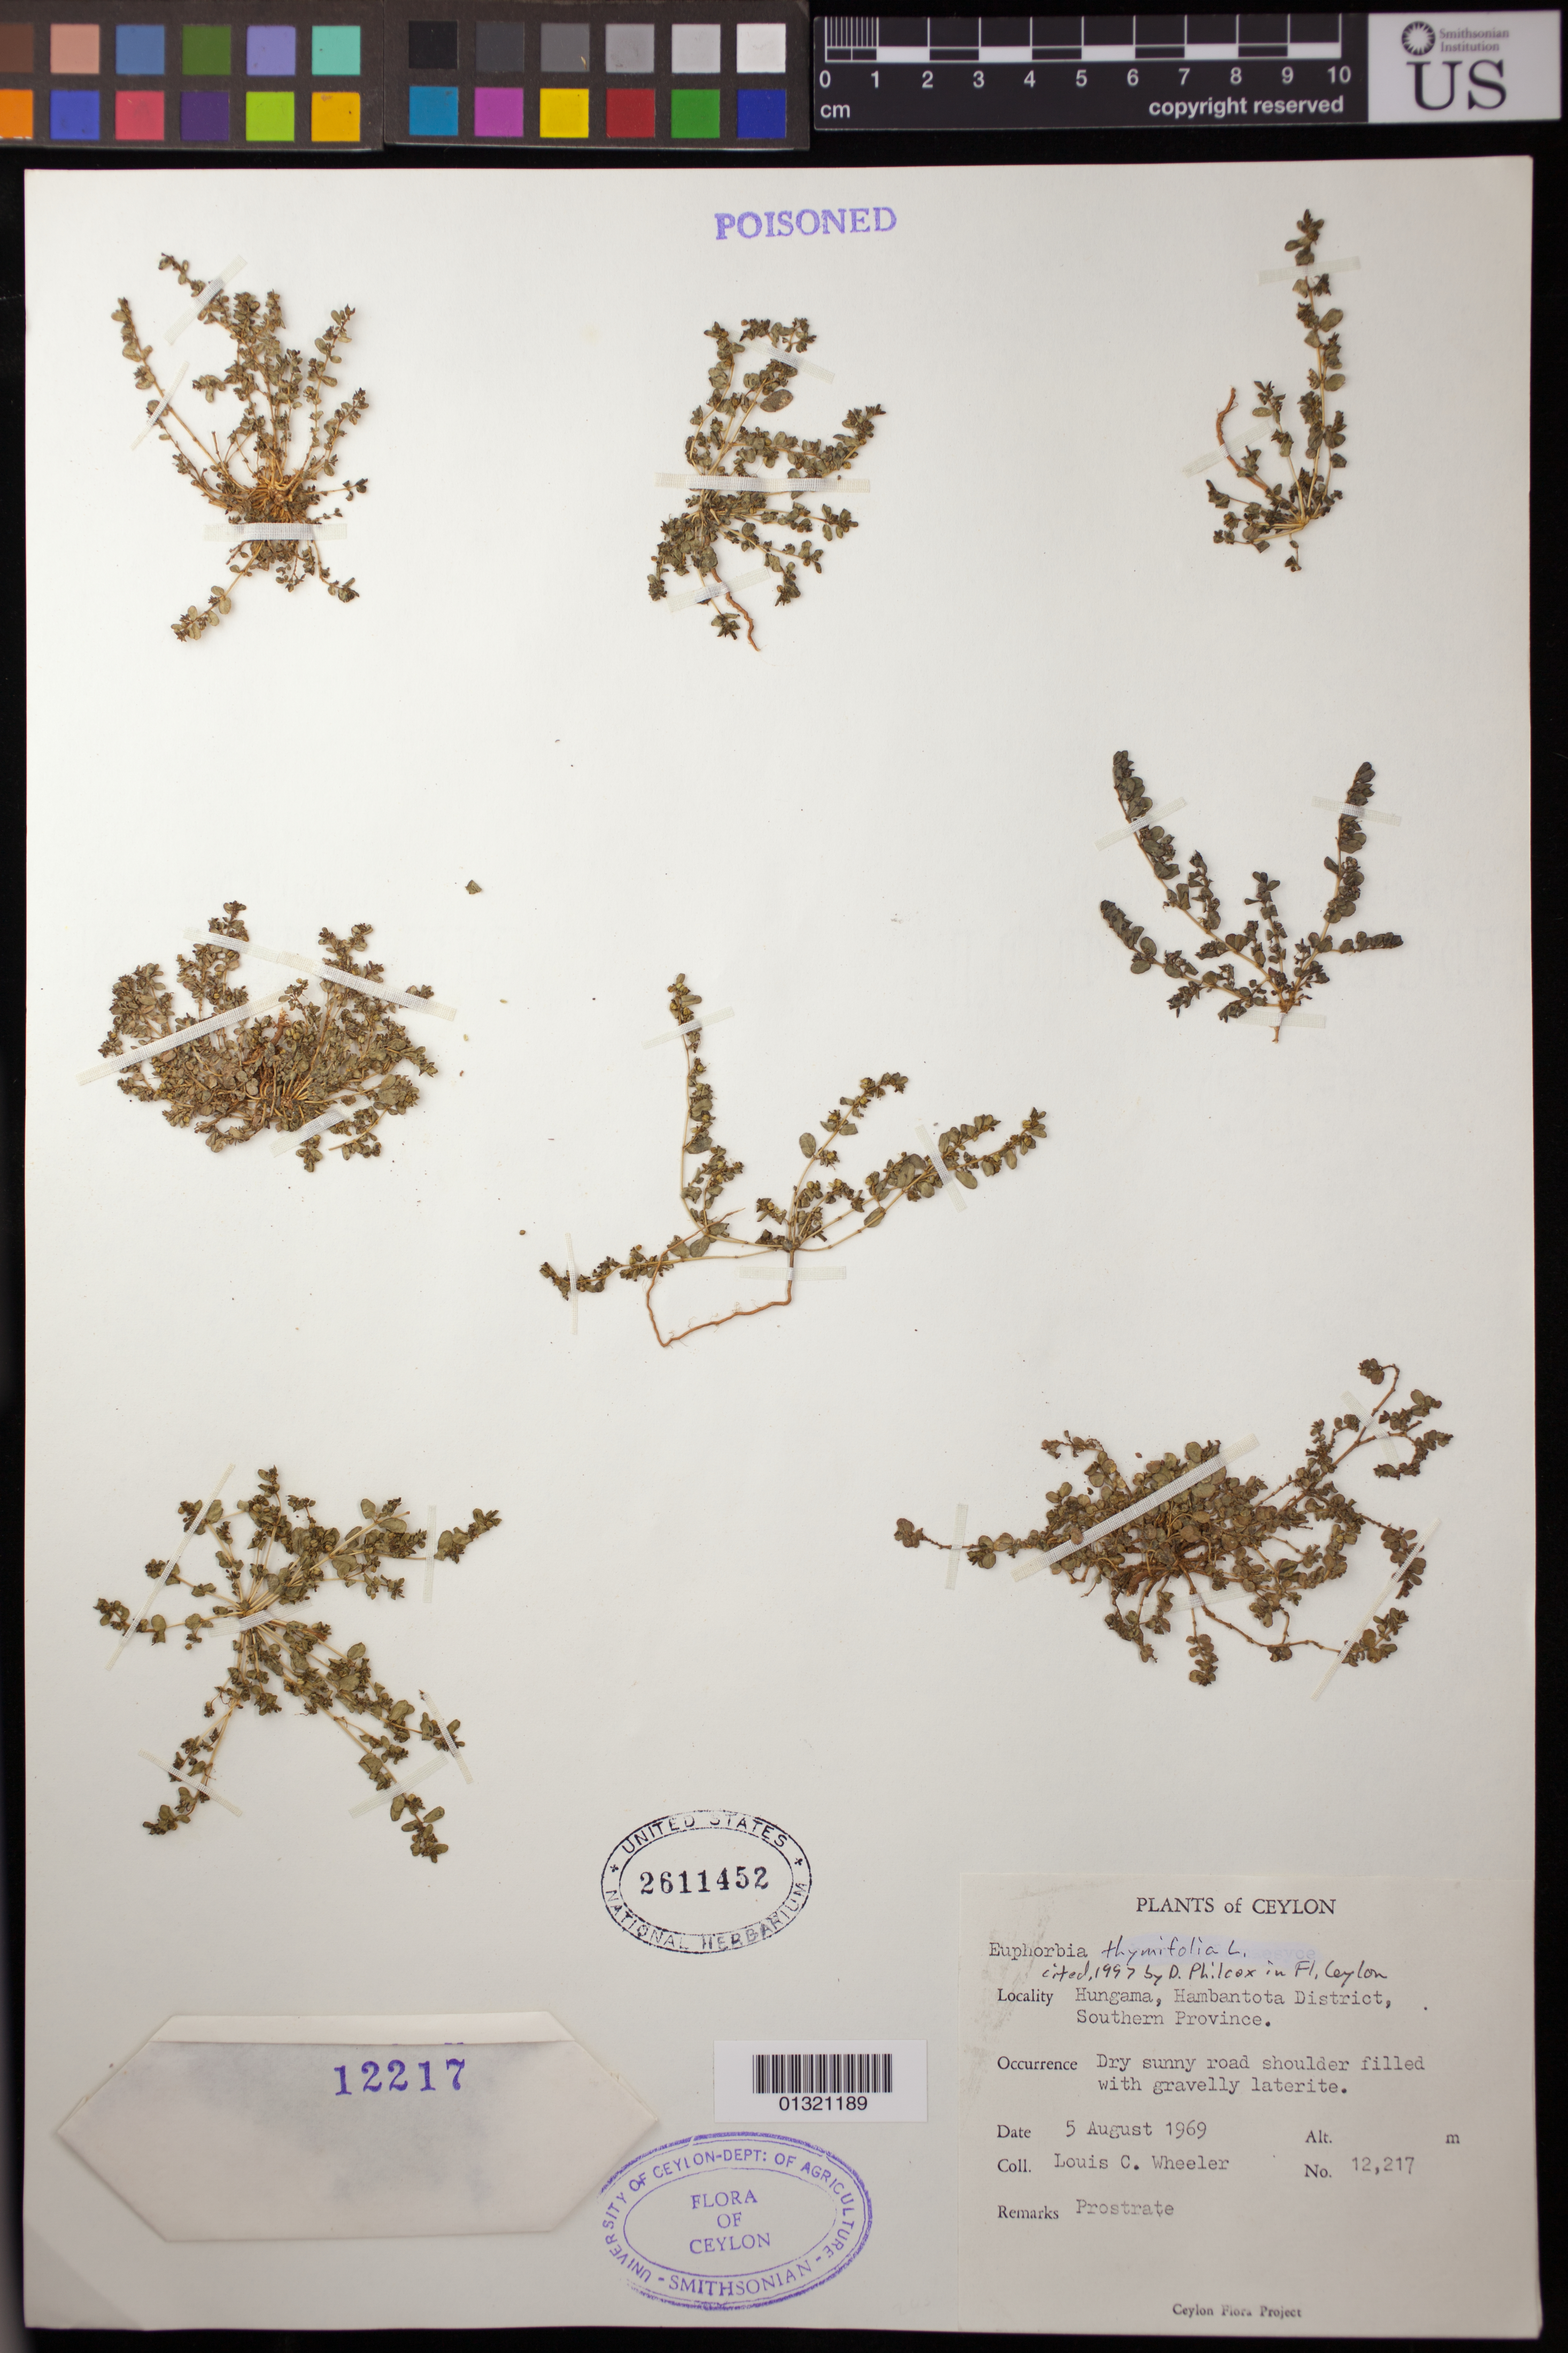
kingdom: Plantae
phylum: Tracheophyta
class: Magnoliopsida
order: Malpighiales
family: Euphorbiaceae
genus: Euphorbia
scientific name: Euphorbia thymifolia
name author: L.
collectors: L. C. Wheeler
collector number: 12217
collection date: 1969-08-05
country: Sri Lanka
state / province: Southern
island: Ceylon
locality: Hungama, Hambantota District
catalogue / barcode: US 2611452